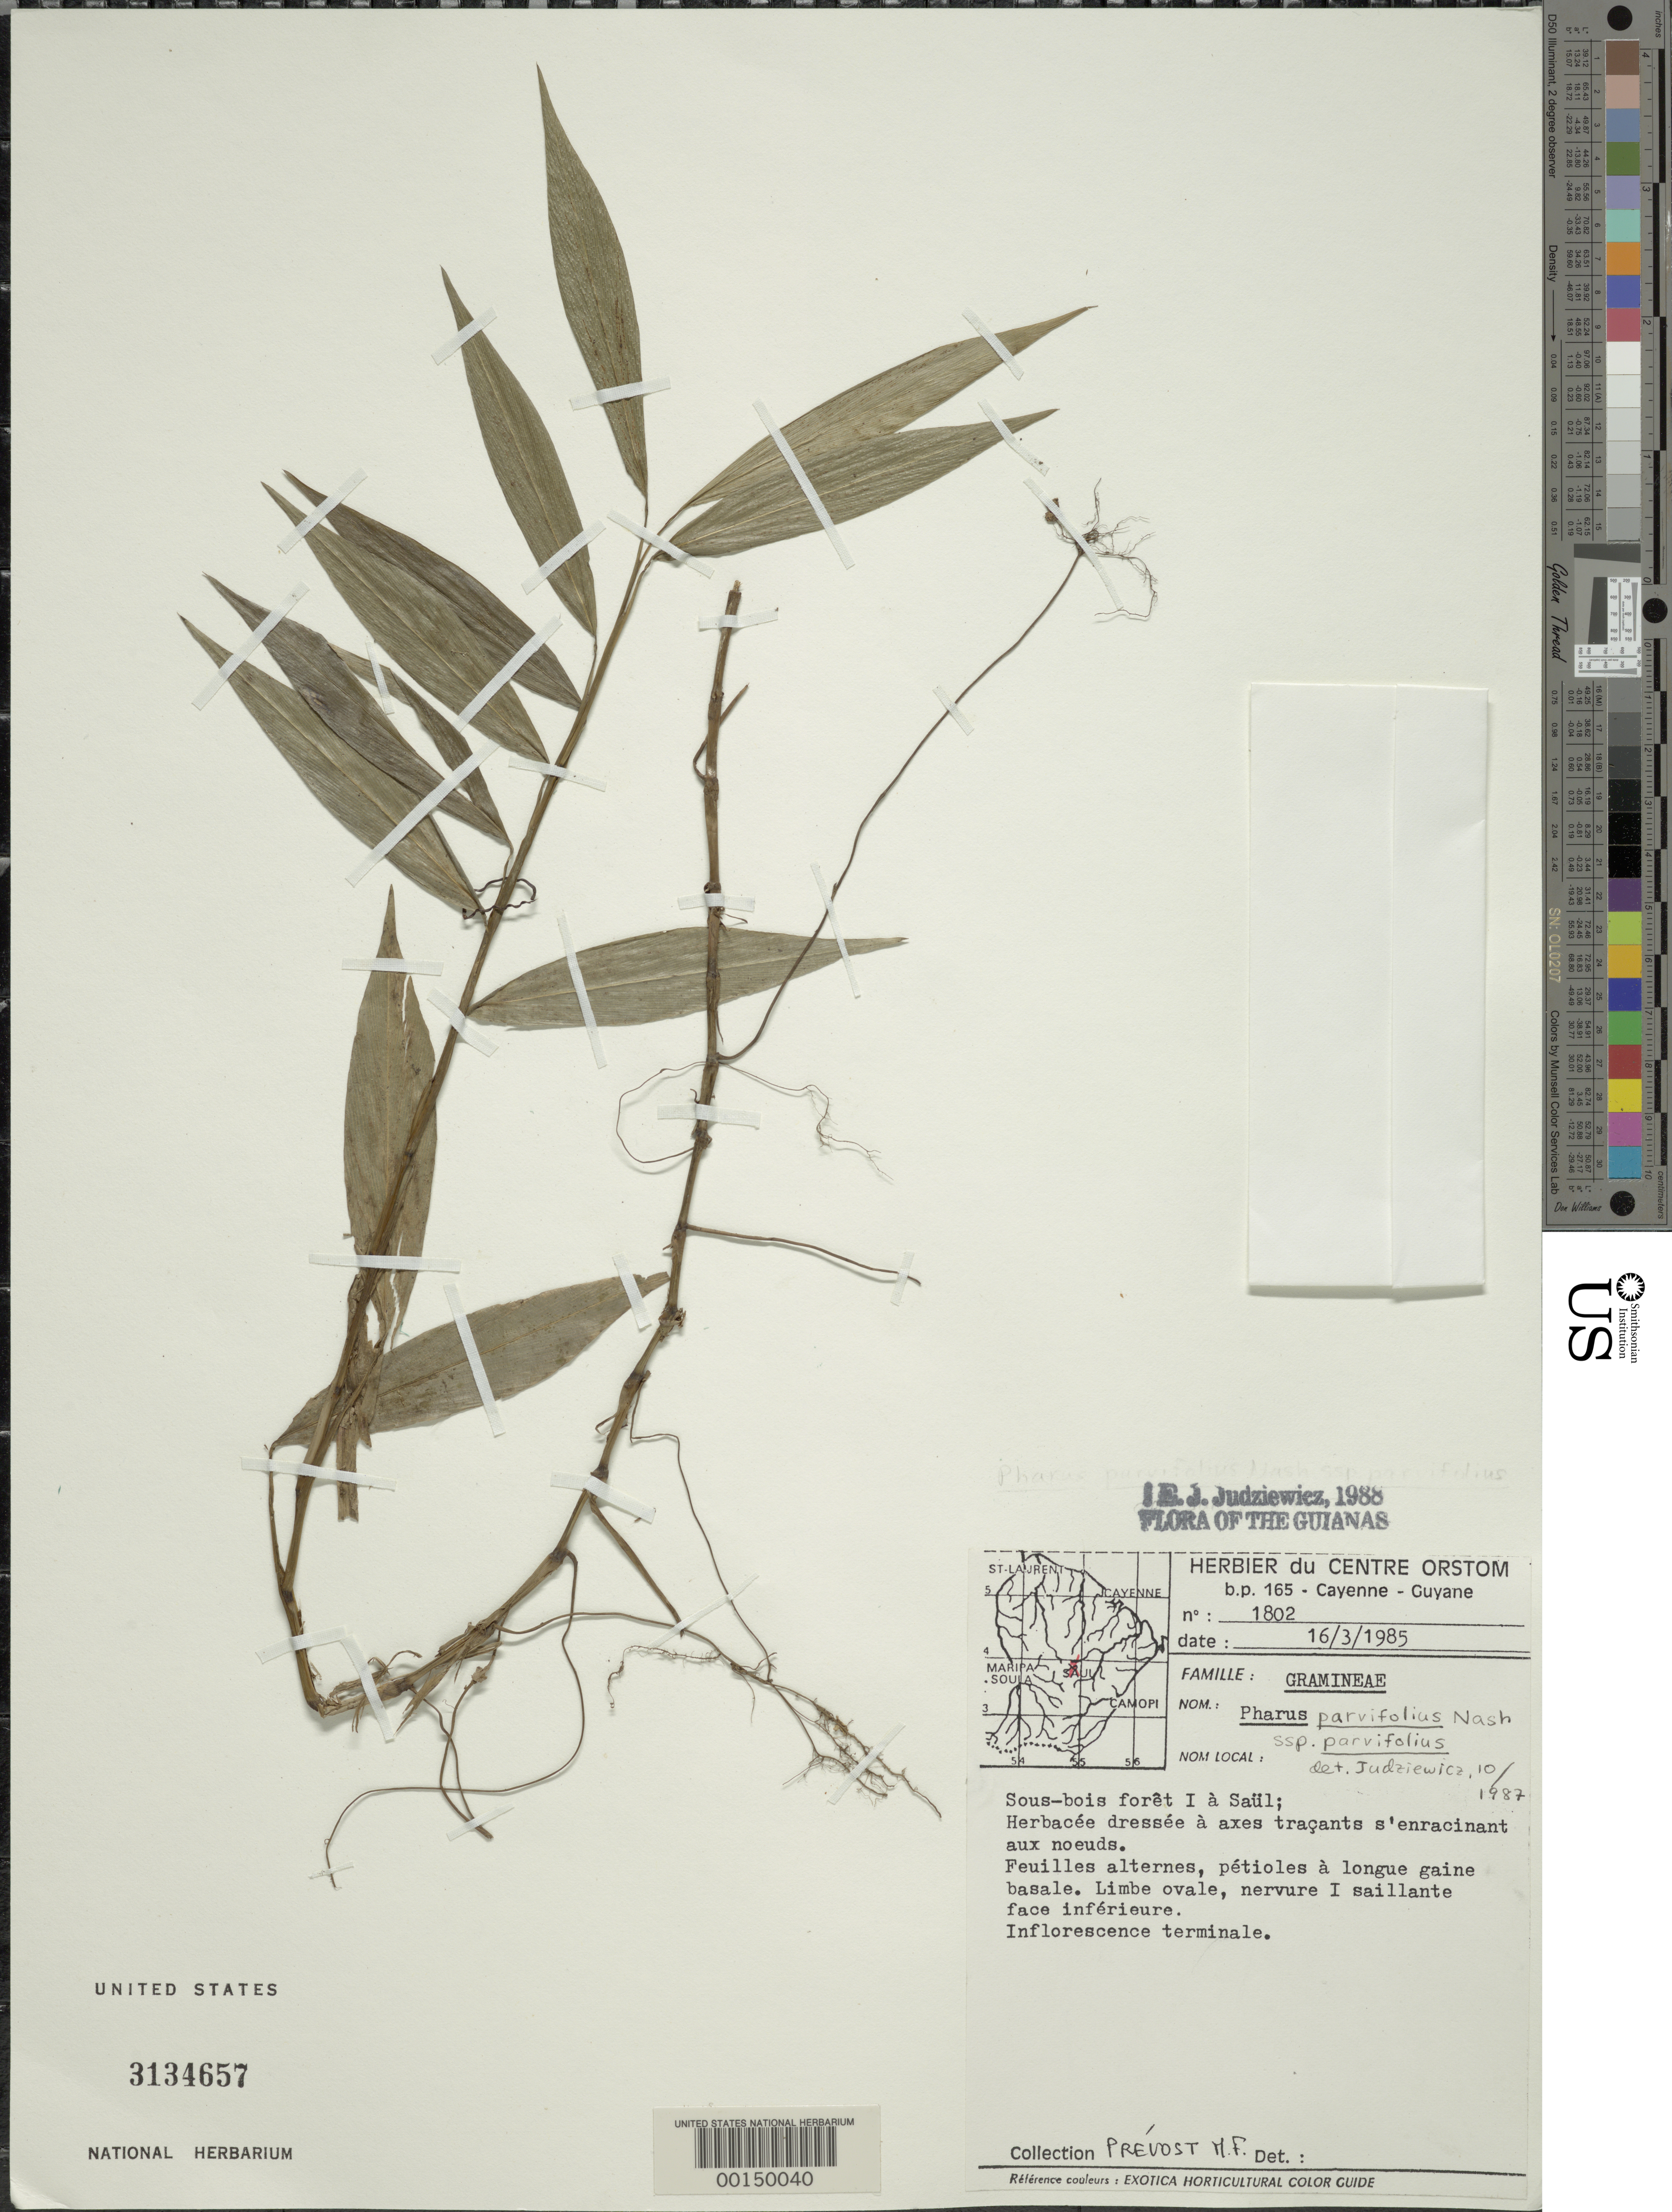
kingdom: Plantae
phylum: Tracheophyta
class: Liliopsida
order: Poales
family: Poaceae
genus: Pharus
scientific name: Pharus parvifolius subsp. parvifolius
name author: Nash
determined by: Judziewicz, E. J.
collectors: M.-F. Prévost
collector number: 1802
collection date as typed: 16-Mar-85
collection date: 1985-03-16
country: French Guiana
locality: Saül, foret I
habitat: Sous-bois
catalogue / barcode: US 3134657